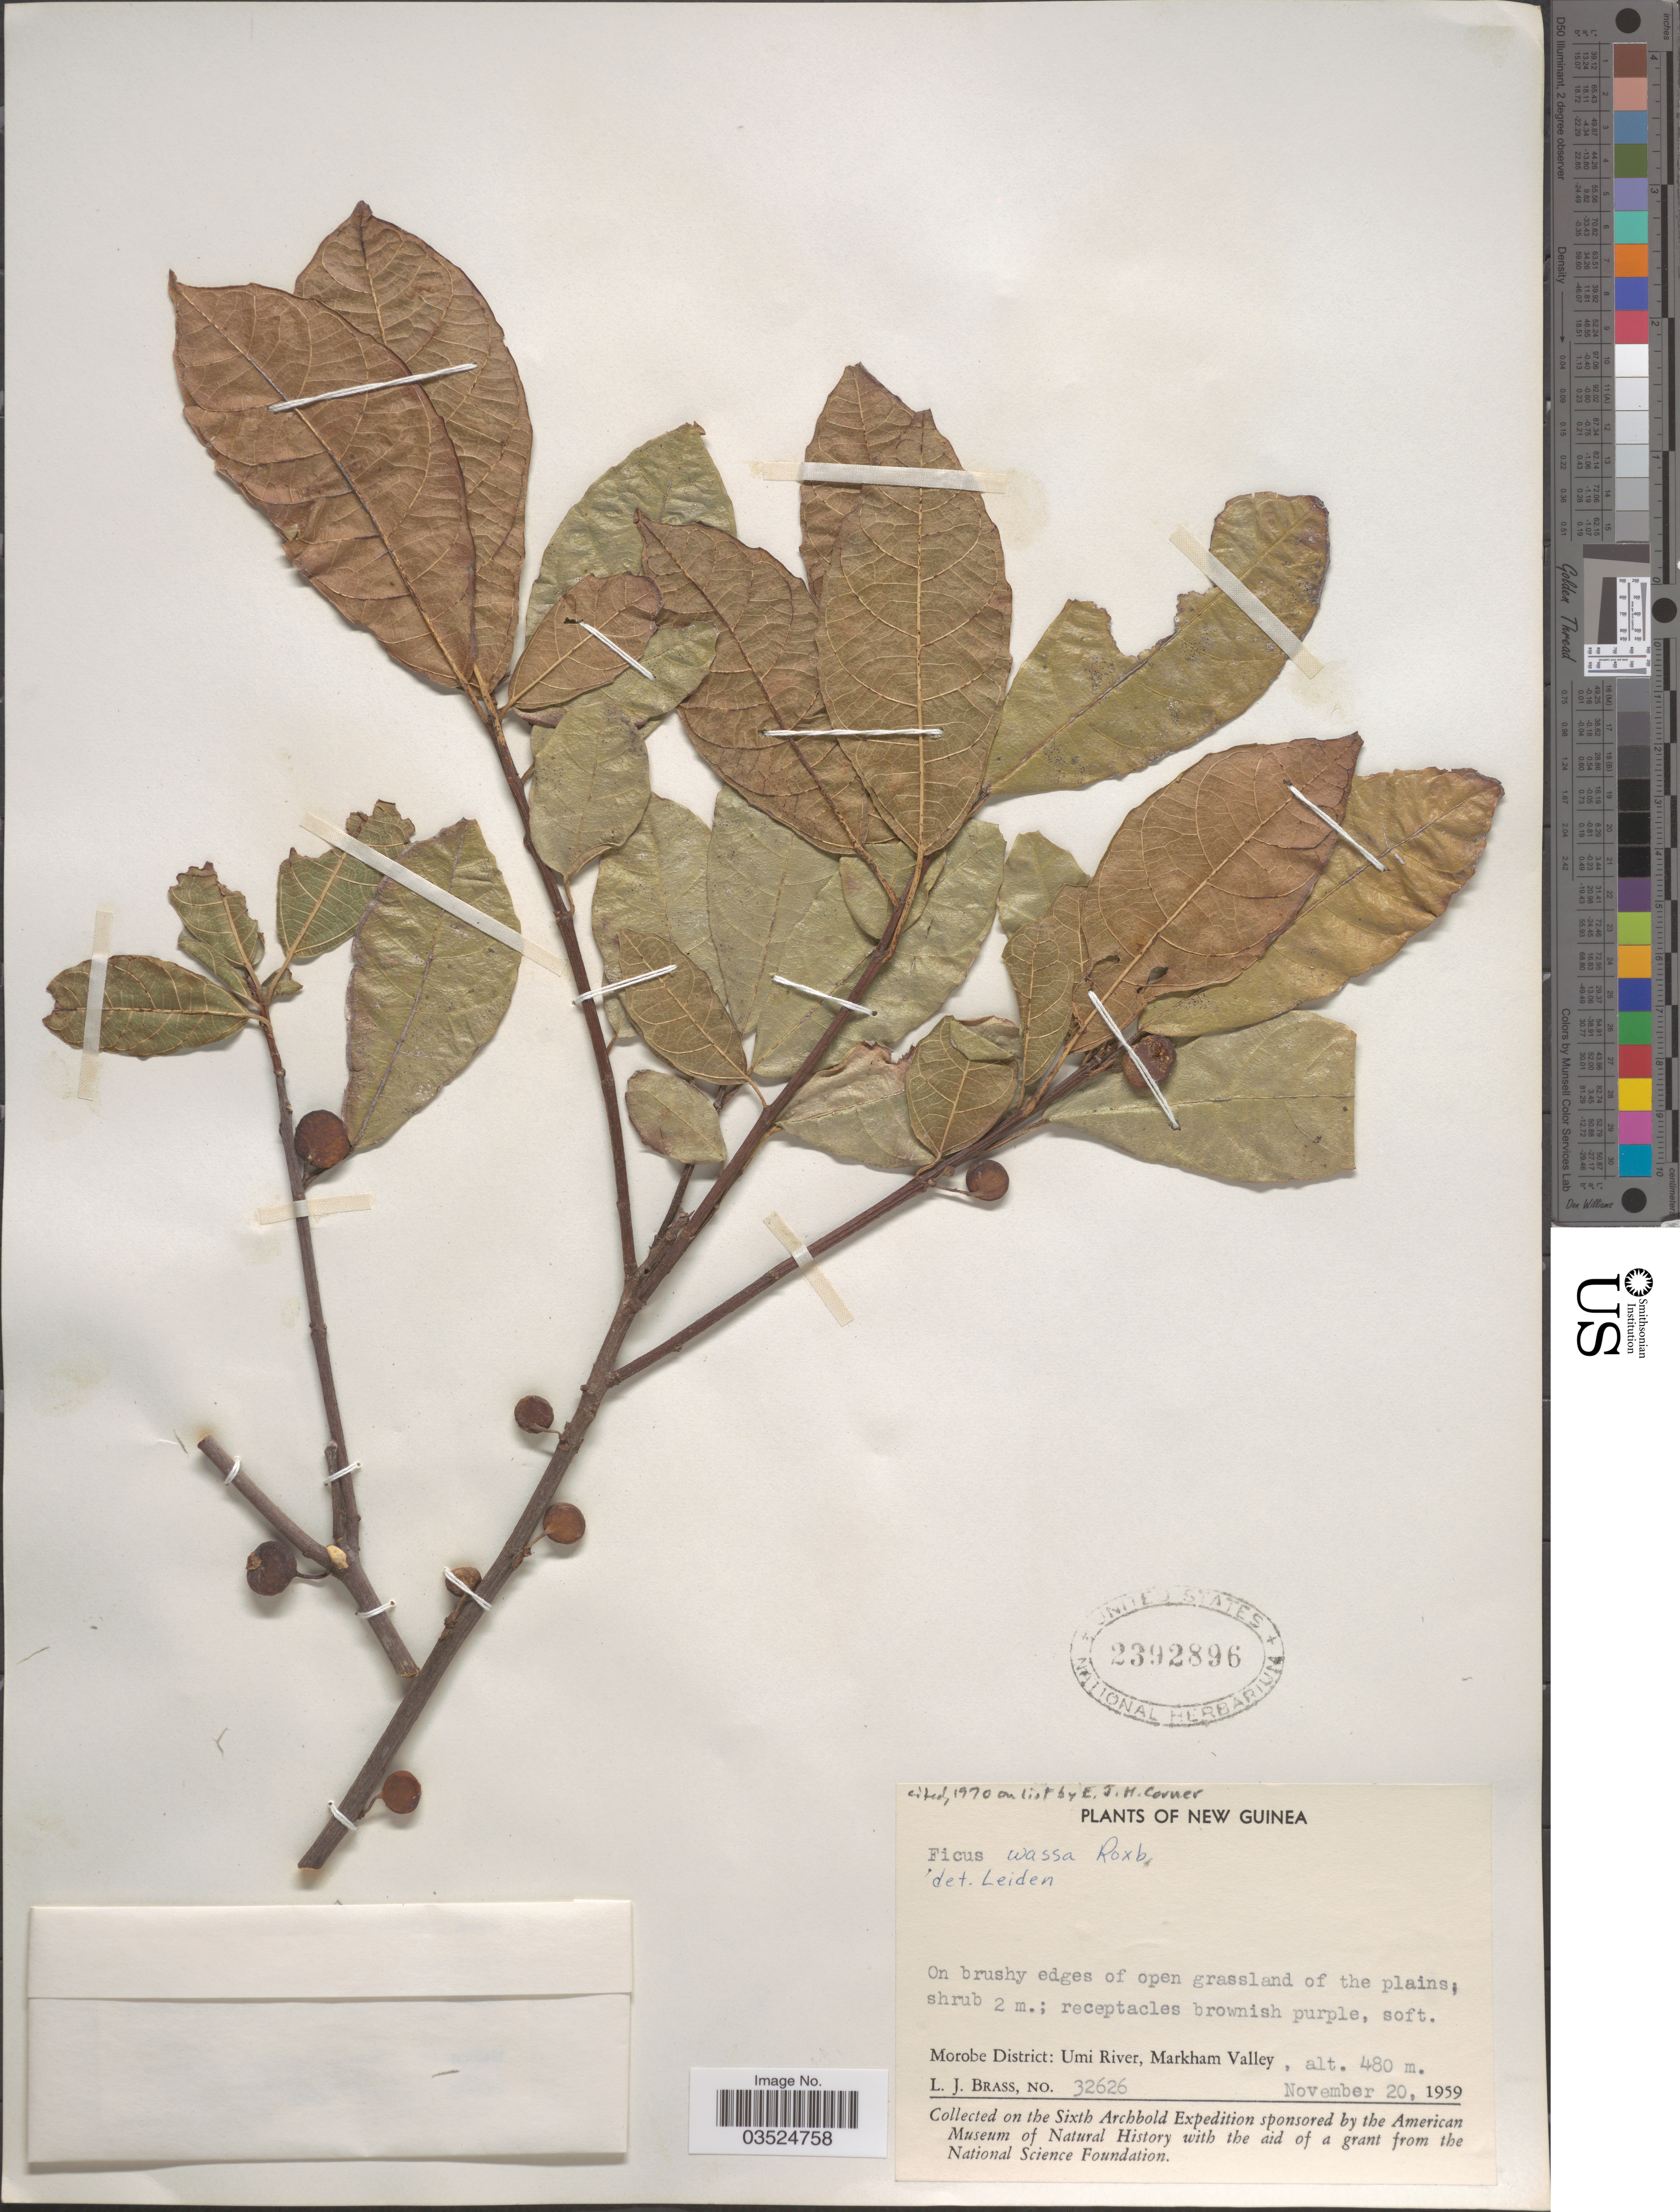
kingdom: Plantae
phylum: Tracheophyta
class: Magnoliopsida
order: Rosales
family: Moraceae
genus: Ficus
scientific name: Ficus wassa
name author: Roxb.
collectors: L. J. Brass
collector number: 32626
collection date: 1959-11-20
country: Papua New Guinea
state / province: Morobe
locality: New Guinea. Morobe District: Umi River, Markham Valley.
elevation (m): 480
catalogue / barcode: US 2392896